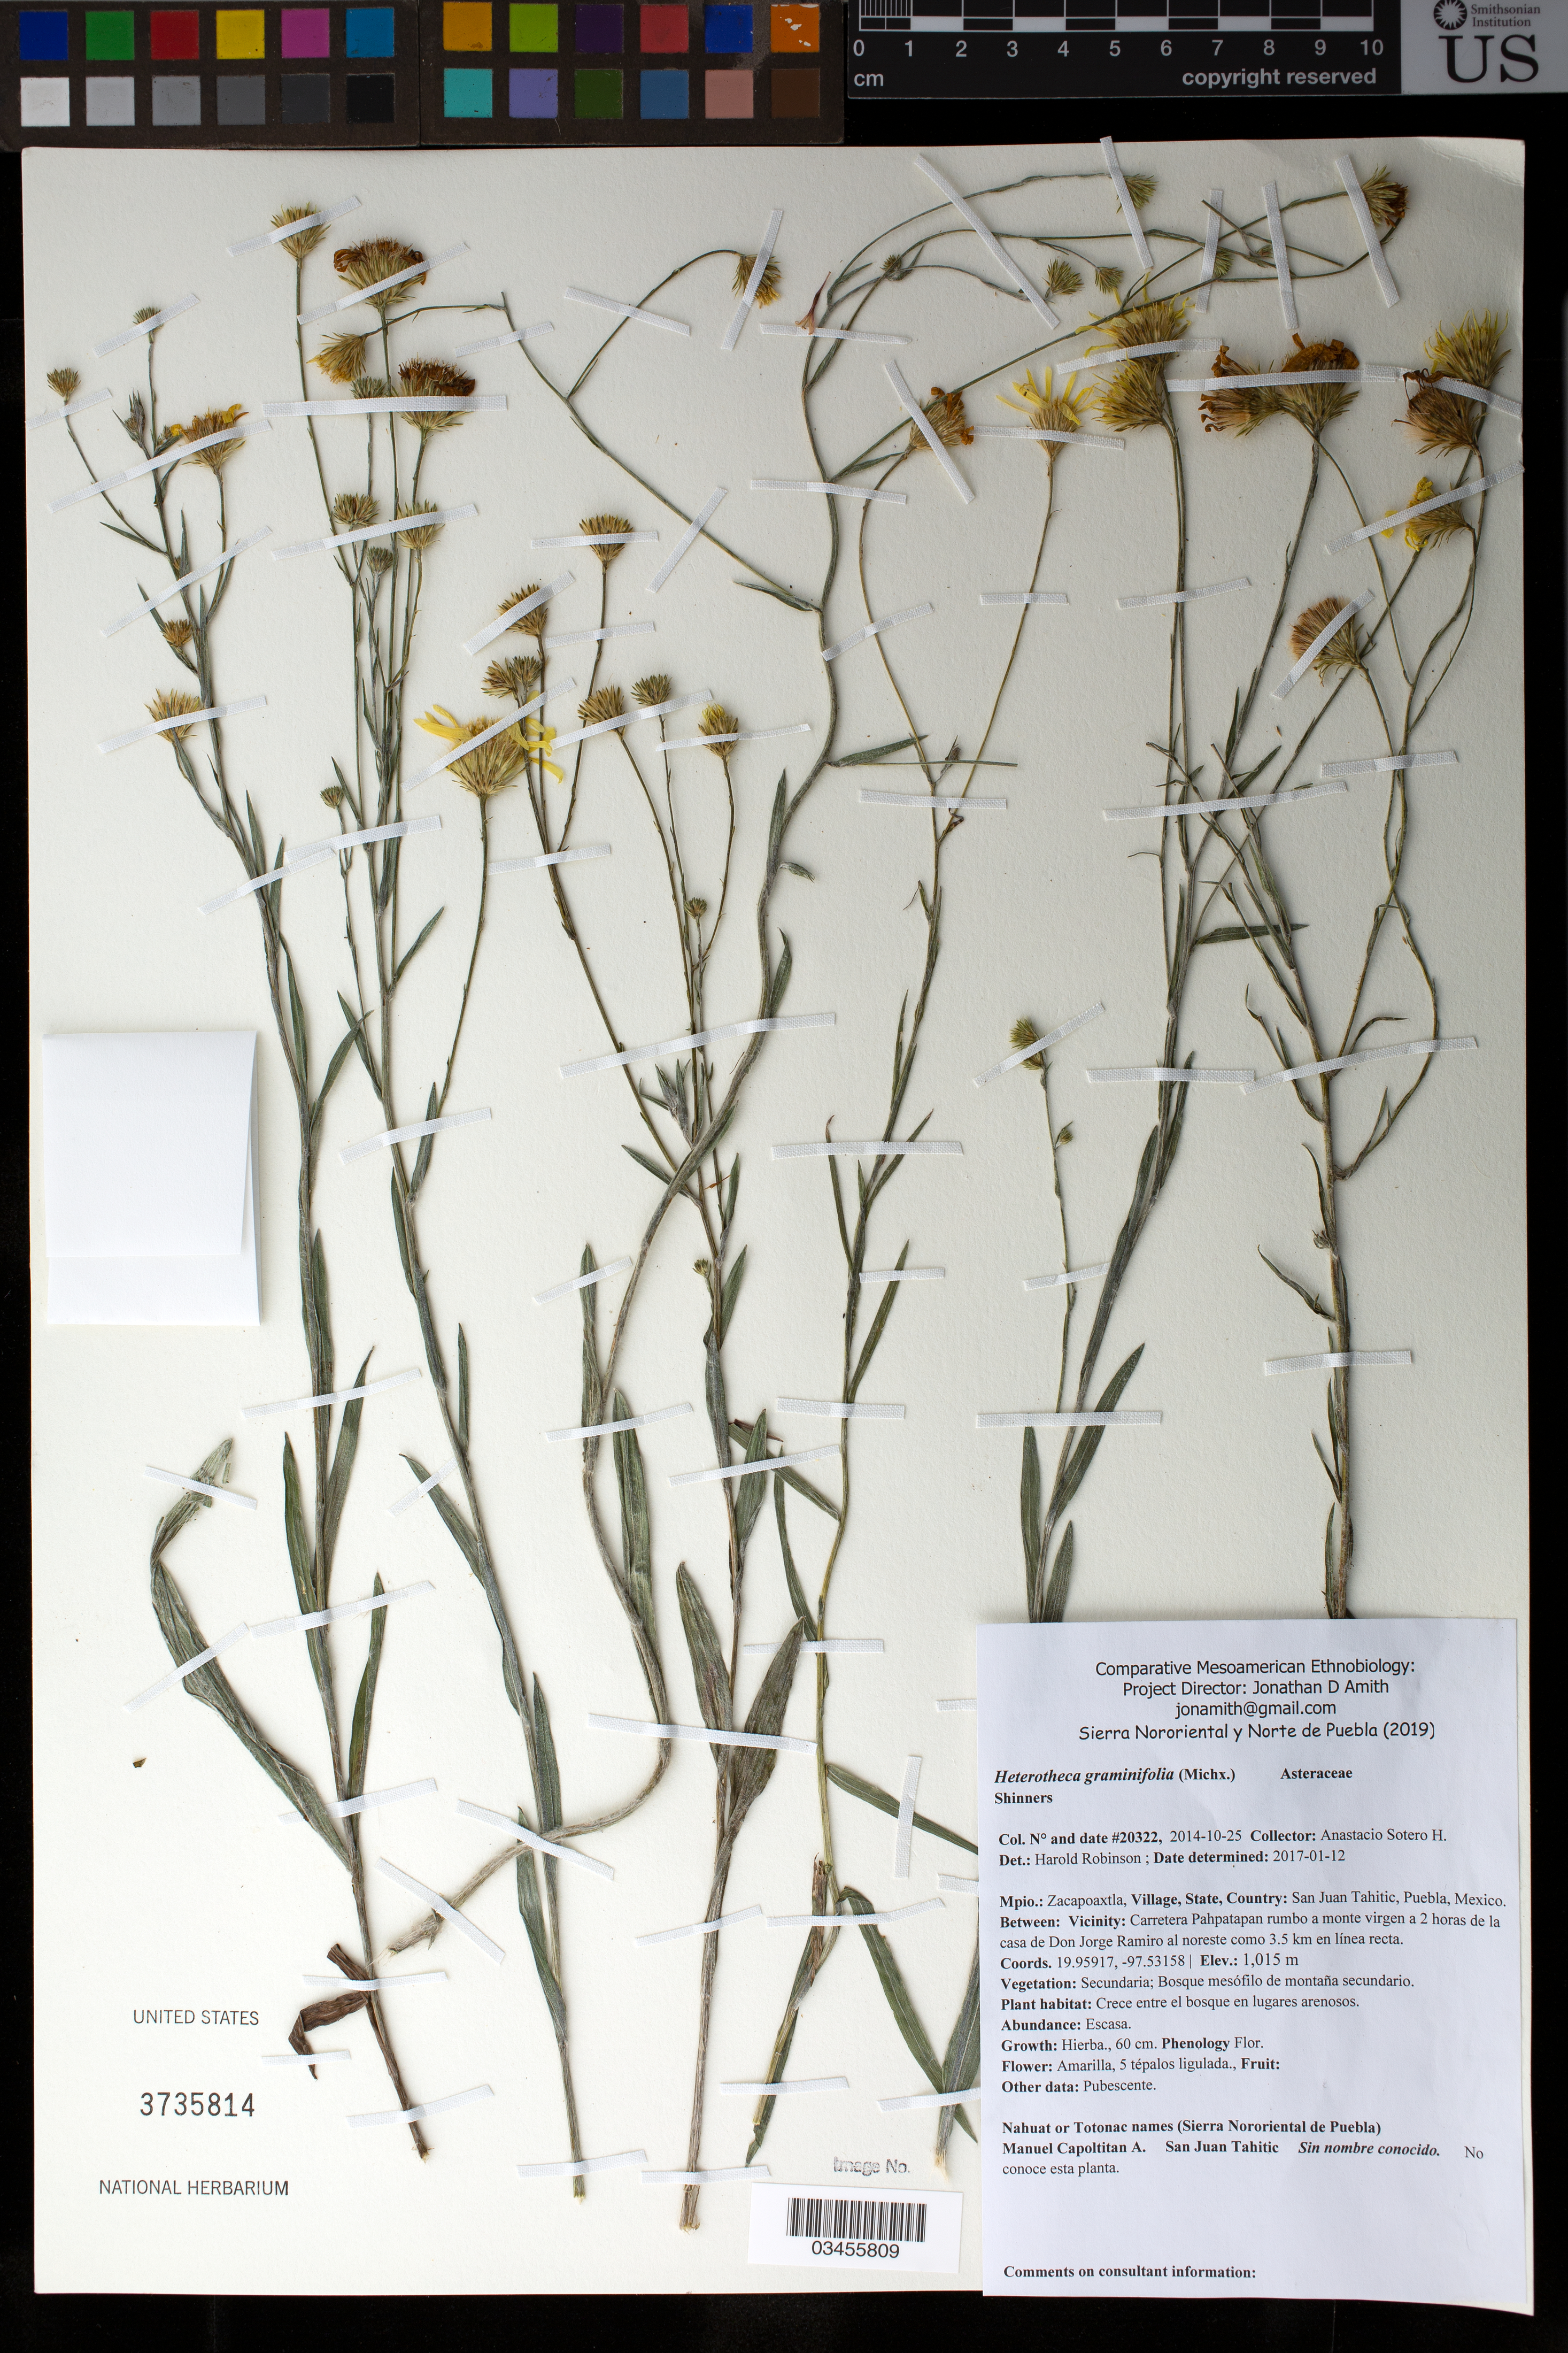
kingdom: Plantae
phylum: Tracheophyta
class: Magnoliopsida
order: Asterales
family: Asteraceae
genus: Heterotheca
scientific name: Heterotheca graminifolia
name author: (Michx.) Shinners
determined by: Robinson, Harold E., (US)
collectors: Canek Ledesma C. & A. Sotero H.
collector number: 20322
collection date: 2014-10-25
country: México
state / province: Puebla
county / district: Zacapoaxtla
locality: PUEBLO: San Juan Tahitic; LOCALIDAD EXACTA: Carretera Pahpatapan rumbo a monte virgen a 2 horas de la casa de Don Jorge Ramiro al noreste como 3.5 km en línea recta.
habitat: Bosque mesófilo de montaña secundario; crece entre el bosque en lugares arenosos.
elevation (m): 1015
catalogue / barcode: US 3735814